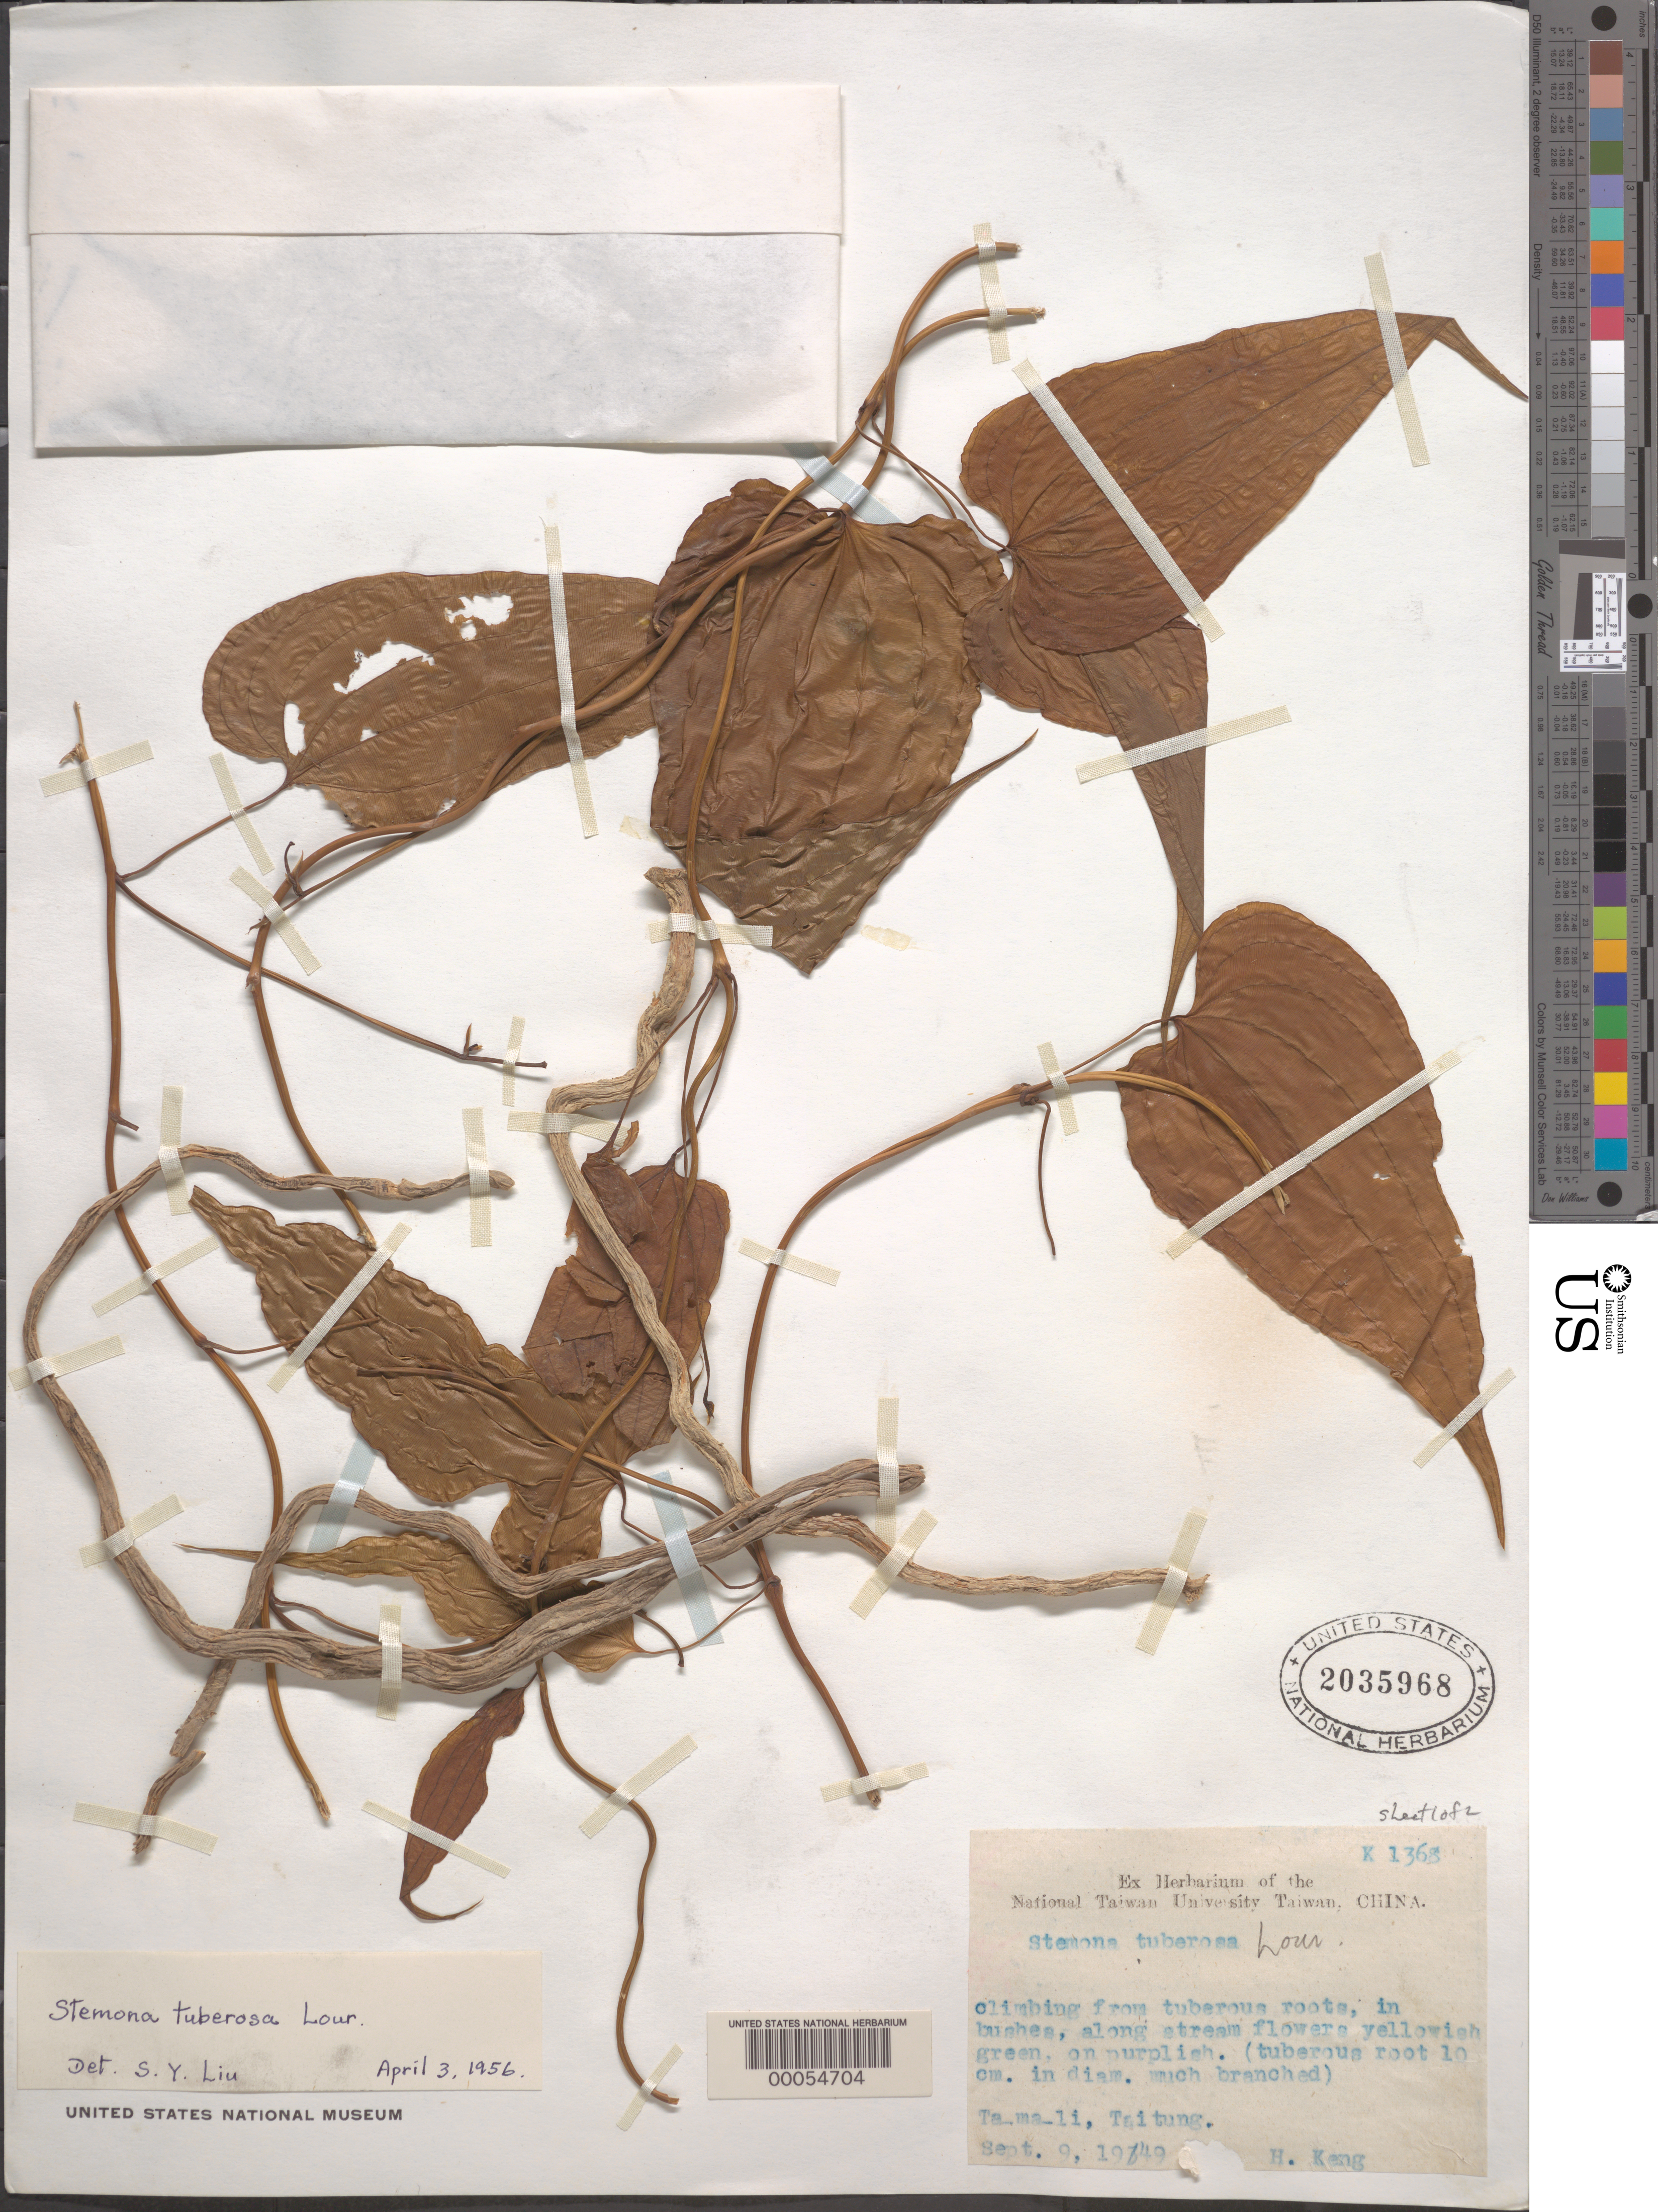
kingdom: Plantae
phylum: Tracheophyta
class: Liliopsida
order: Pandanales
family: Stemonaceae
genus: Stemona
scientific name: Stemona tuberosa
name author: Lour.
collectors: T. Taitung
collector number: K1368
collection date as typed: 09 Sep 1949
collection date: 1949-09-09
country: China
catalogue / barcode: US 2035968